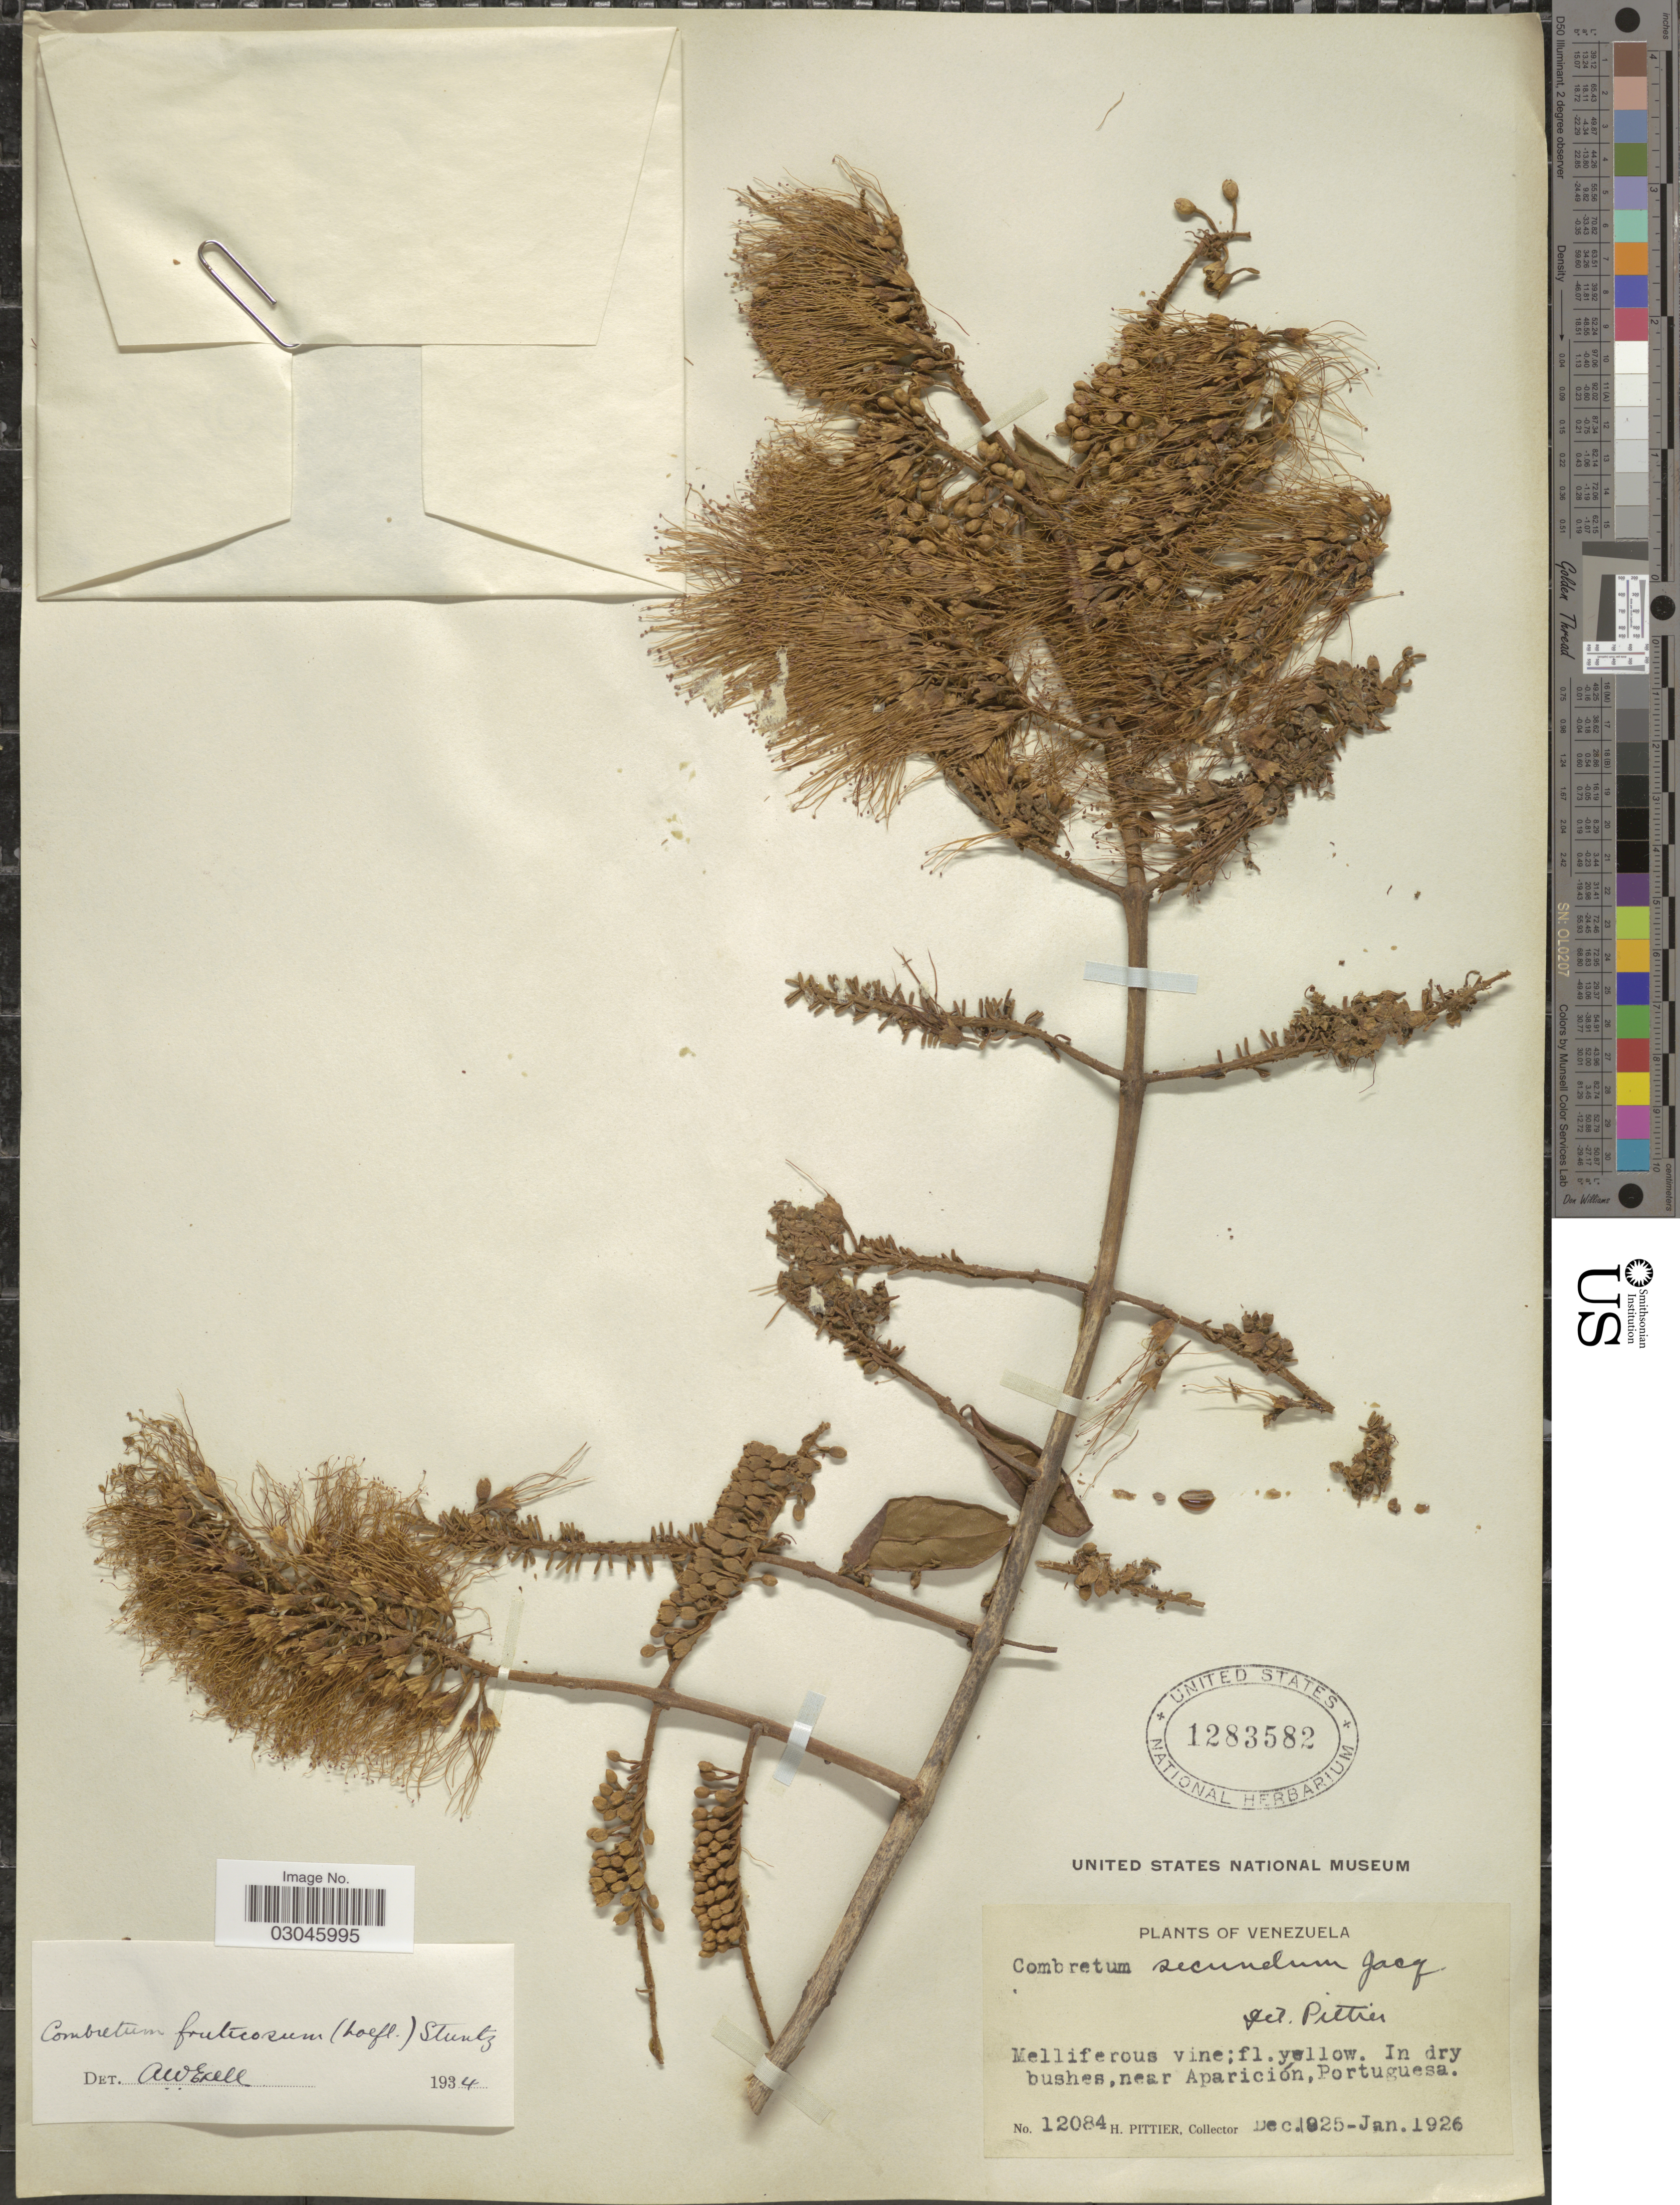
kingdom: Plantae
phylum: Tracheophyta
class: Magnoliopsida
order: Myrtales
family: Combretaceae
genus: Combretum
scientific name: Combretum fruticosum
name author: (Loefl.) Stuntz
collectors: H. F. Pittier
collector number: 12084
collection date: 1925-12/1926-01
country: Venezuela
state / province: Portuguesa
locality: Near Aparición.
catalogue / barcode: US 1283582